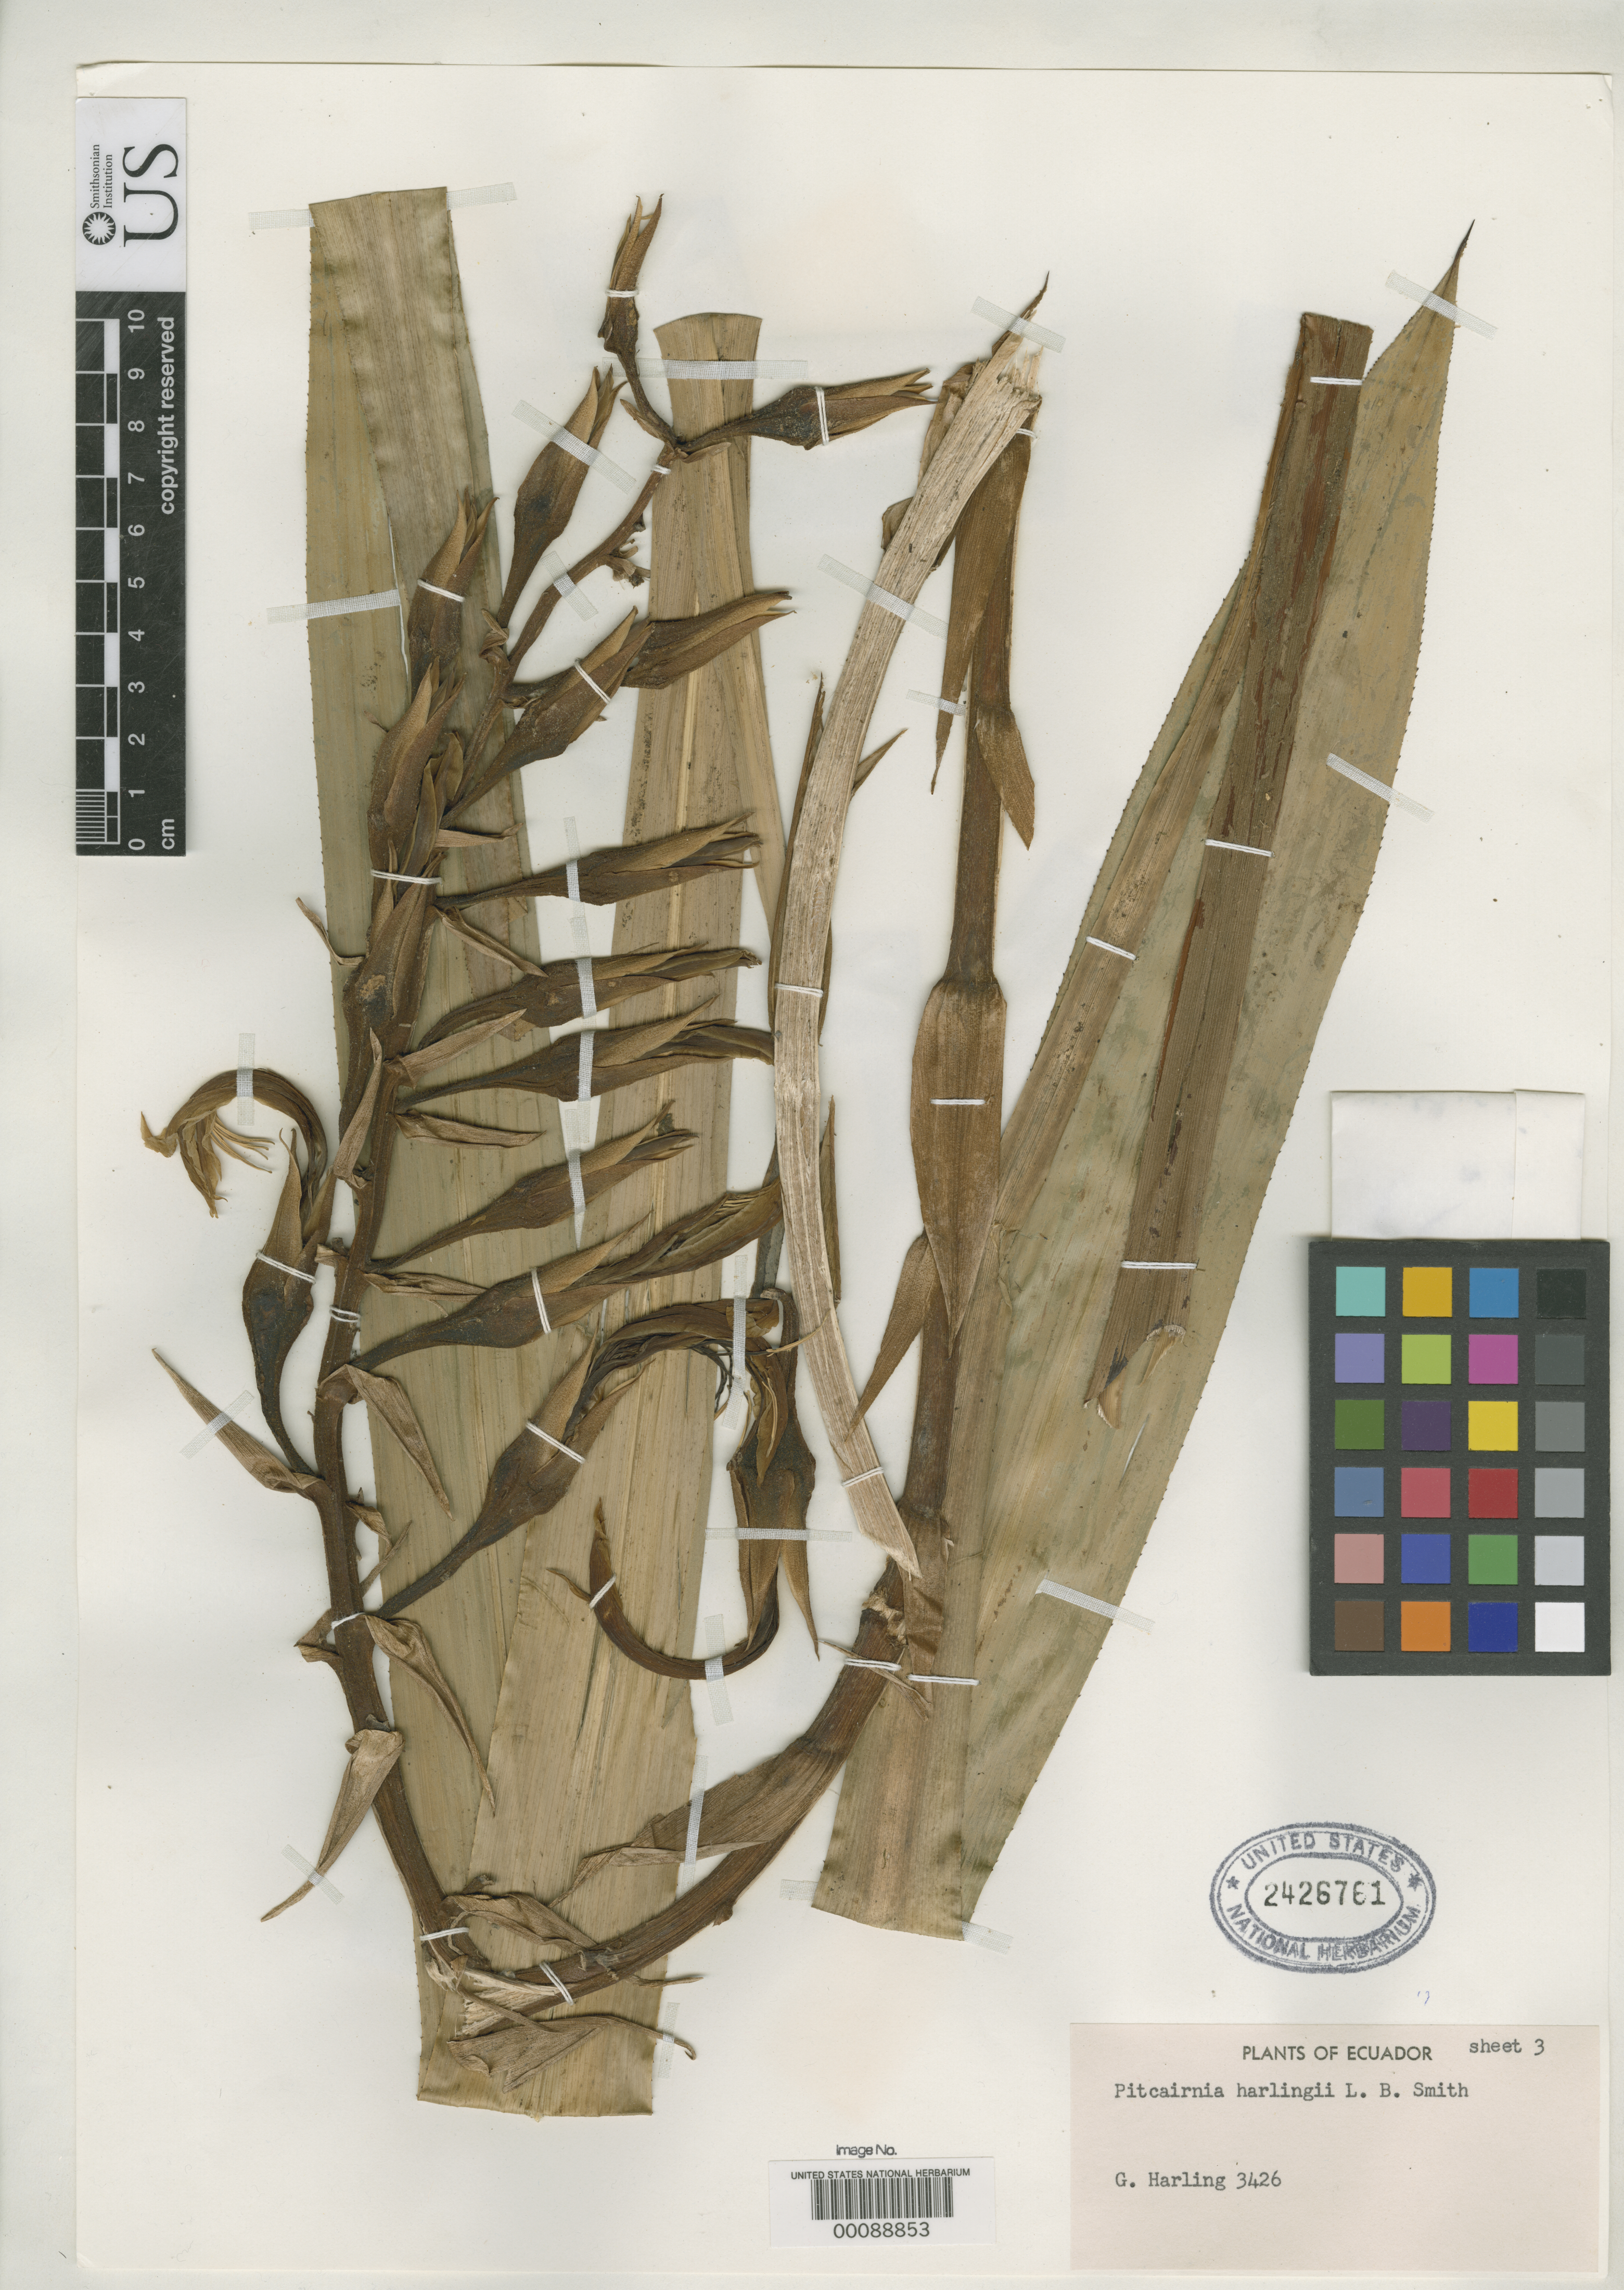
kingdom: Plantae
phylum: Tracheophyta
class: Liliopsida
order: Poales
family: Bromeliaceae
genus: Pitcairnia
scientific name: Pitcairnia harlingii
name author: L.B. Sm.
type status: Isotype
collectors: G. Harling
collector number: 3426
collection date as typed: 28 Nov 1958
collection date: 1958-11-28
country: Ecuador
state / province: Napo / Pastaza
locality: El Topo.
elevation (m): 1250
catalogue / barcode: US 2426761